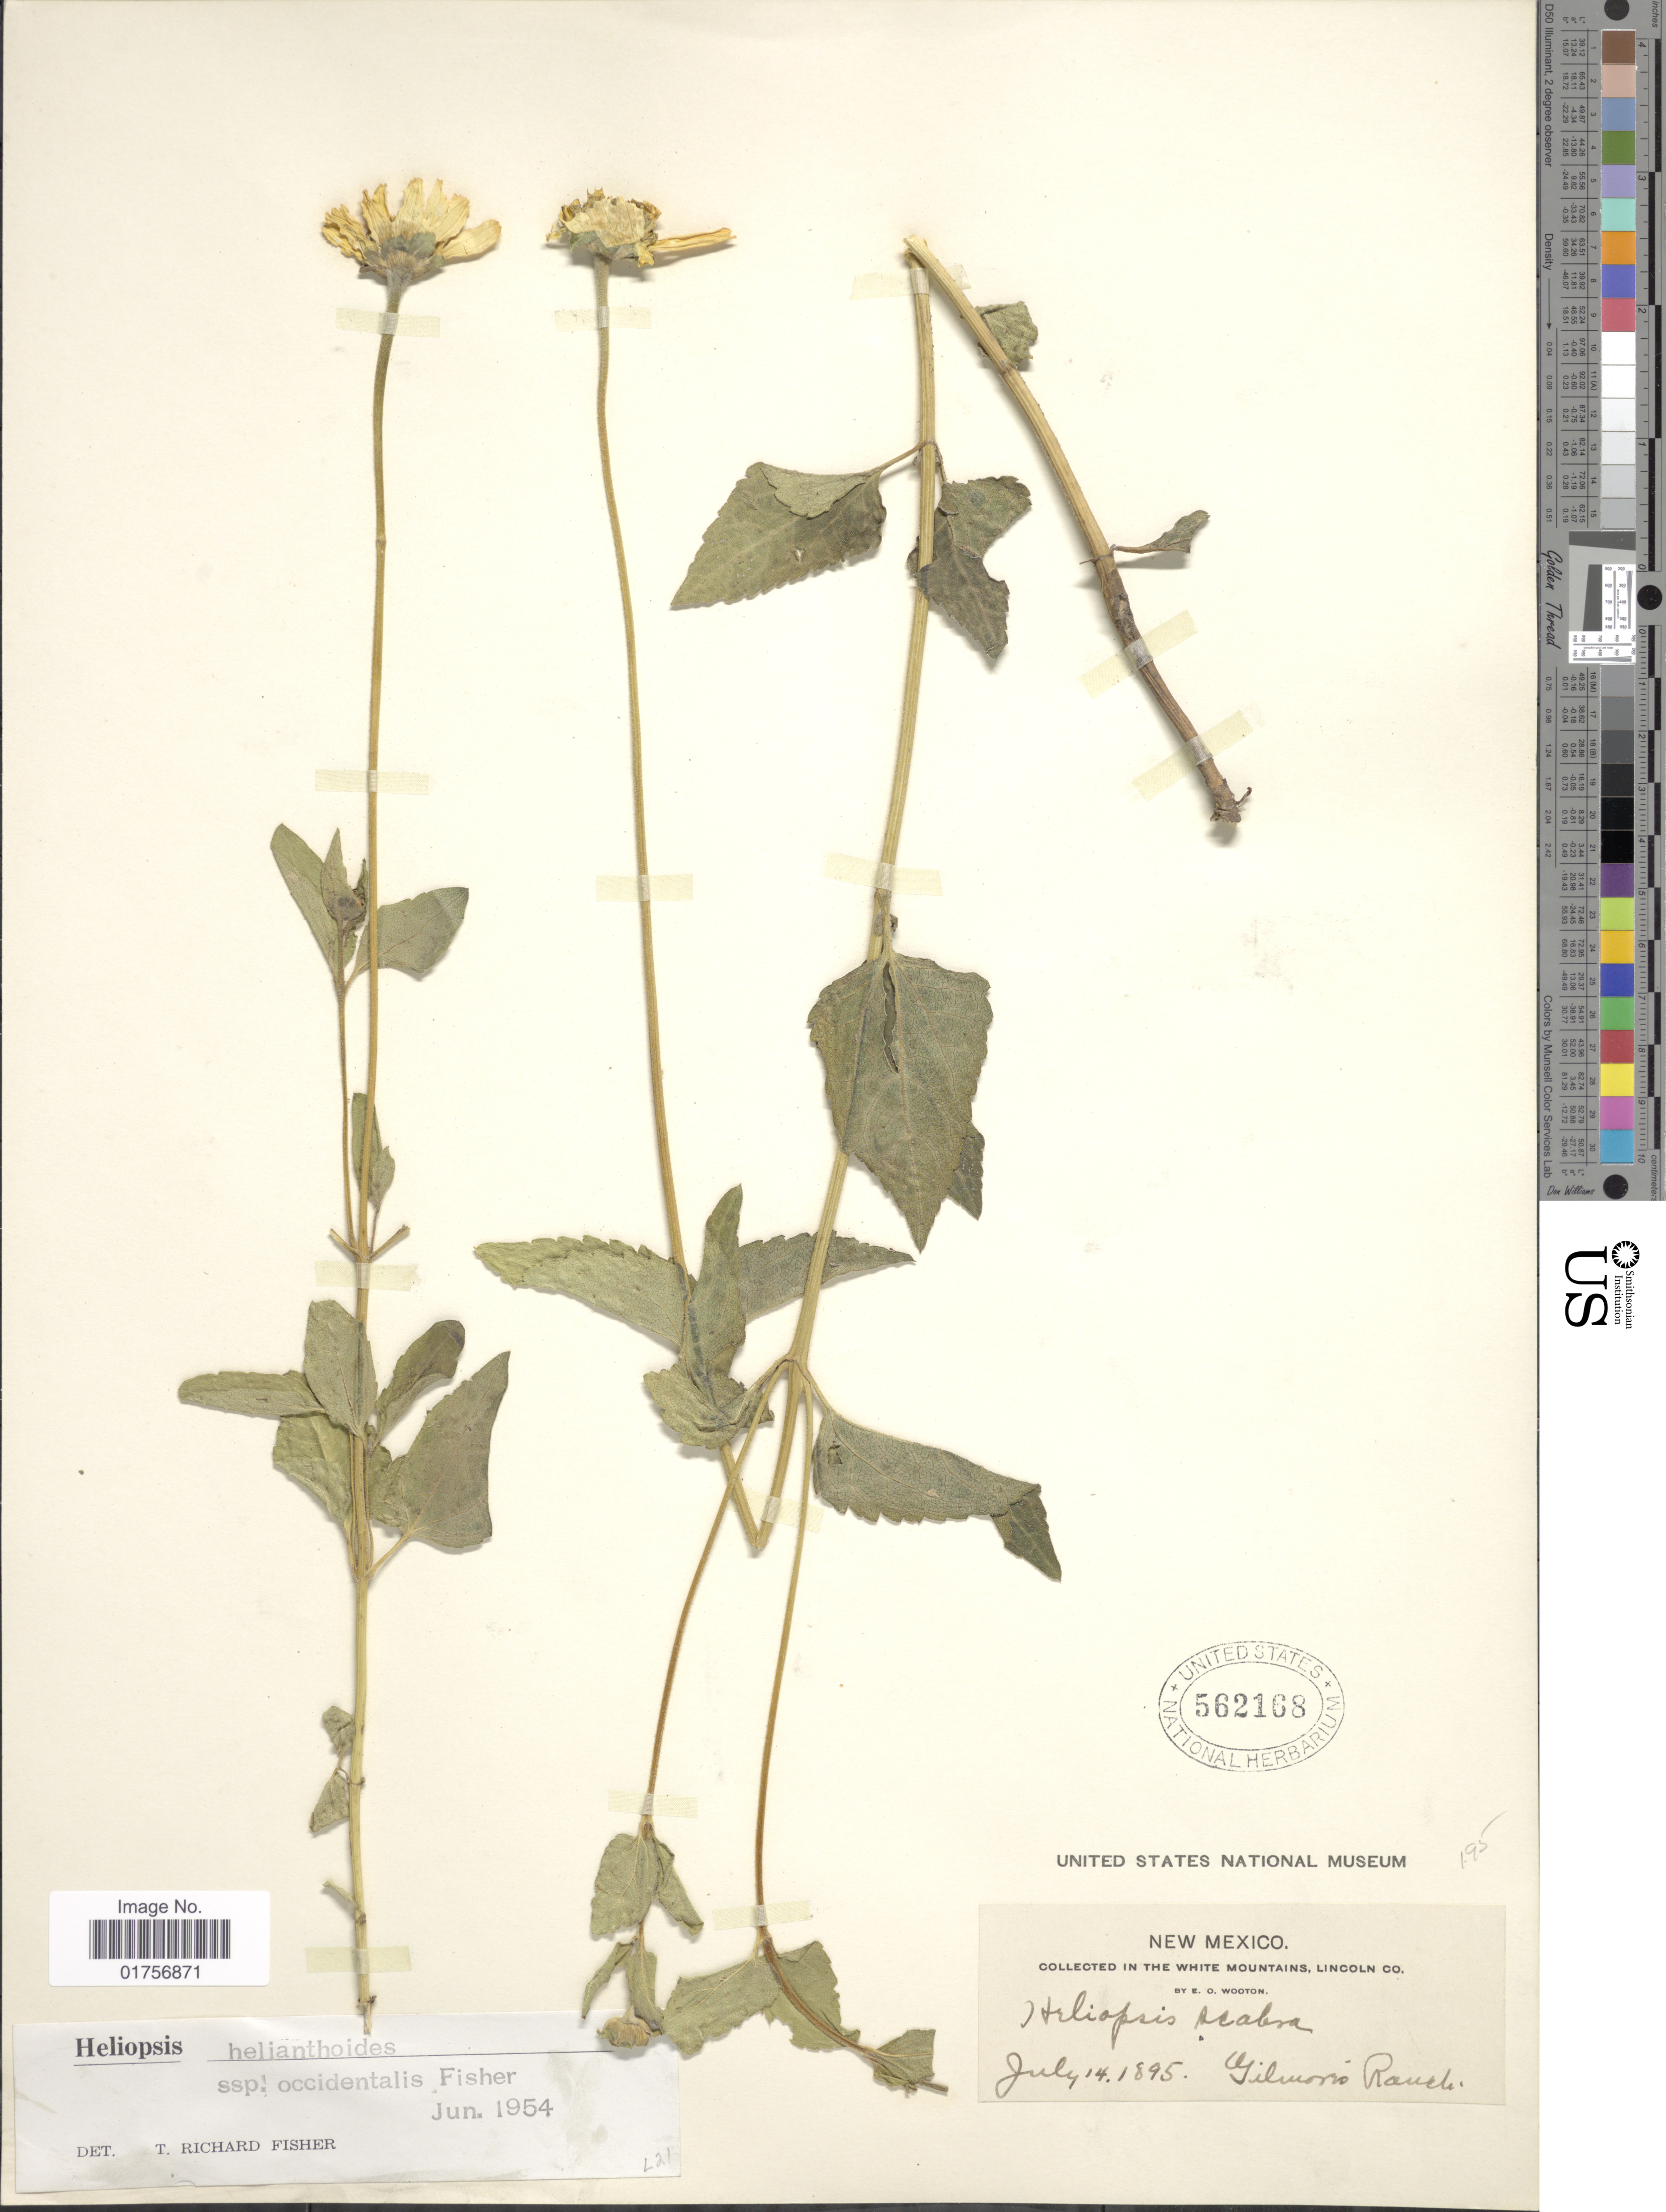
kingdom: Plantae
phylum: Tracheophyta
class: Magnoliopsida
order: Asterales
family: Asteraceae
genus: Heliopsis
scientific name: Heliopsis helianthoides subsp. occidentalis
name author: T.R. Fisher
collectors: E. O. Wooton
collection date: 1895-07-14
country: United States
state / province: New Mexico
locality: In The White Mountains, Lincoln Co., Gilmors Ranch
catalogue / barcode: US 562168